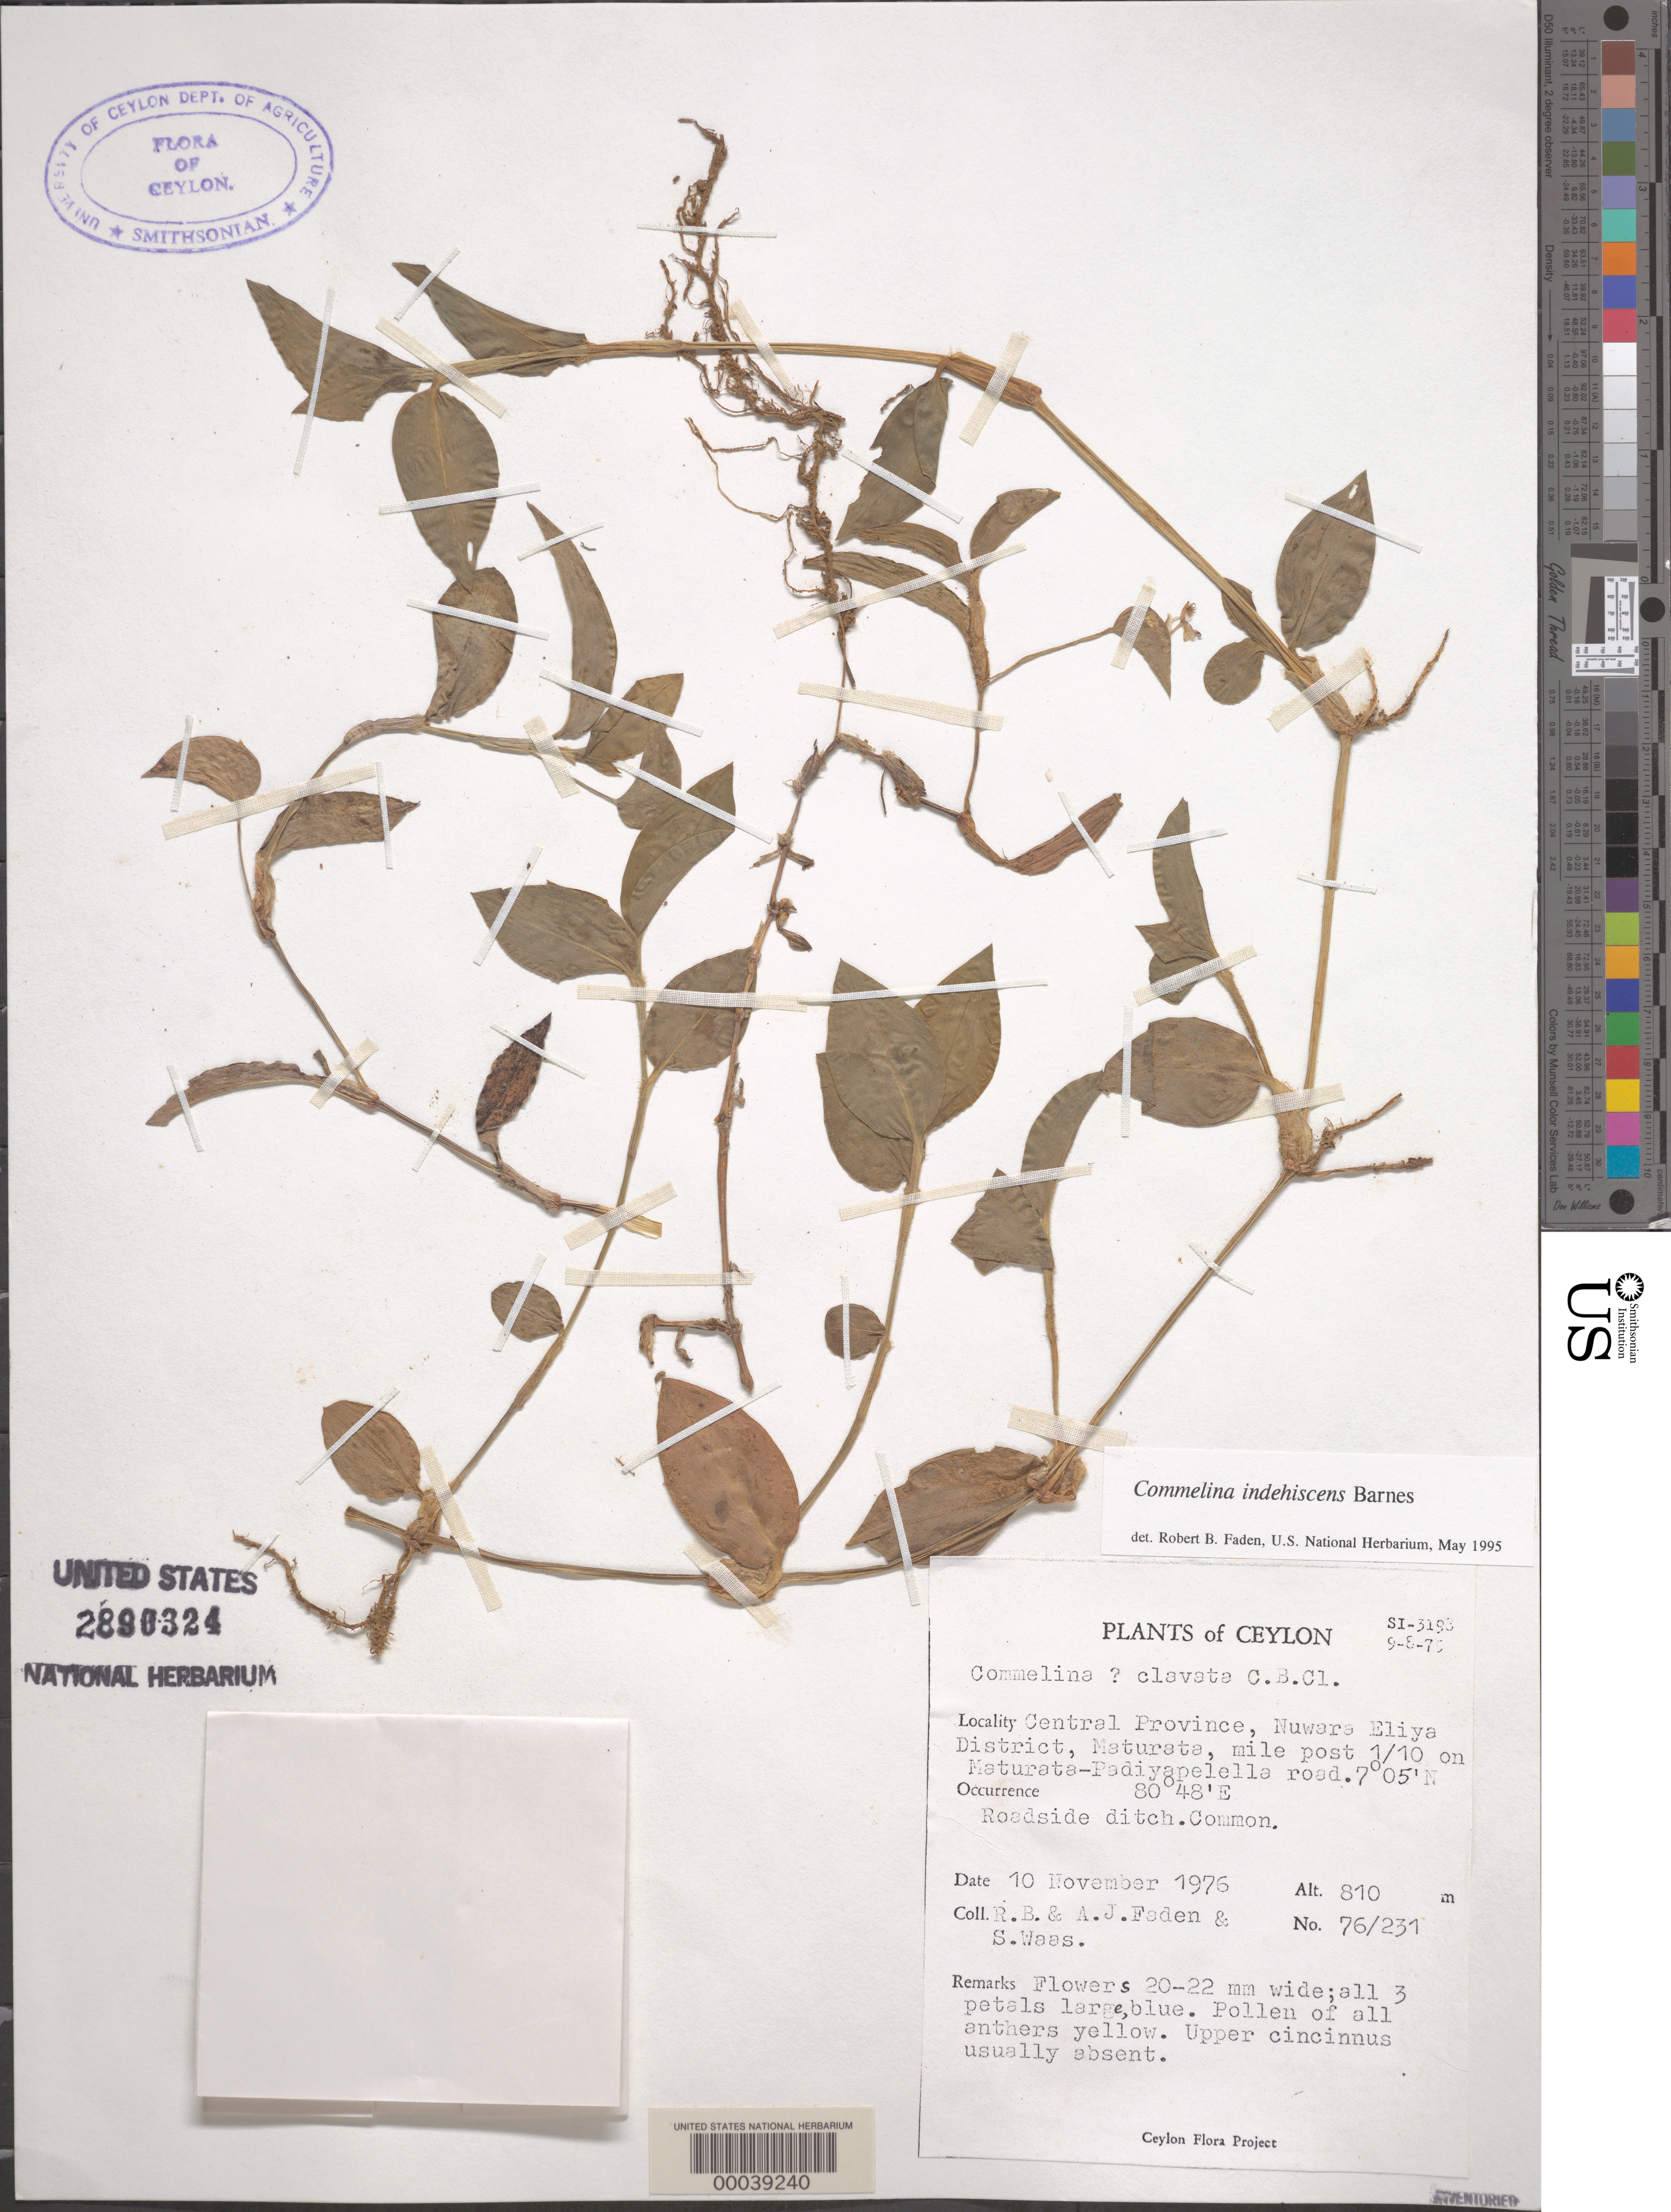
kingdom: Plantae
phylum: Tracheophyta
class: Liliopsida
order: Commelinales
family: Commelinaceae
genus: Commelina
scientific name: Commelina indehiscens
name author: E. Barnes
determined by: Faden, Robert B., (US), Smithsonian Institution - National Museum of Natural History (UNITED STATES)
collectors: R. B. Faden, A. J. Faden & S. Waas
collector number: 76/231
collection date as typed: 10 Nov 1976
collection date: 1976-11-10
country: Sri Lanka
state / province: Central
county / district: Nuwara Eliya Dist.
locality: Maturata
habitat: Roadside ditch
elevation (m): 810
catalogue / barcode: US 2890324